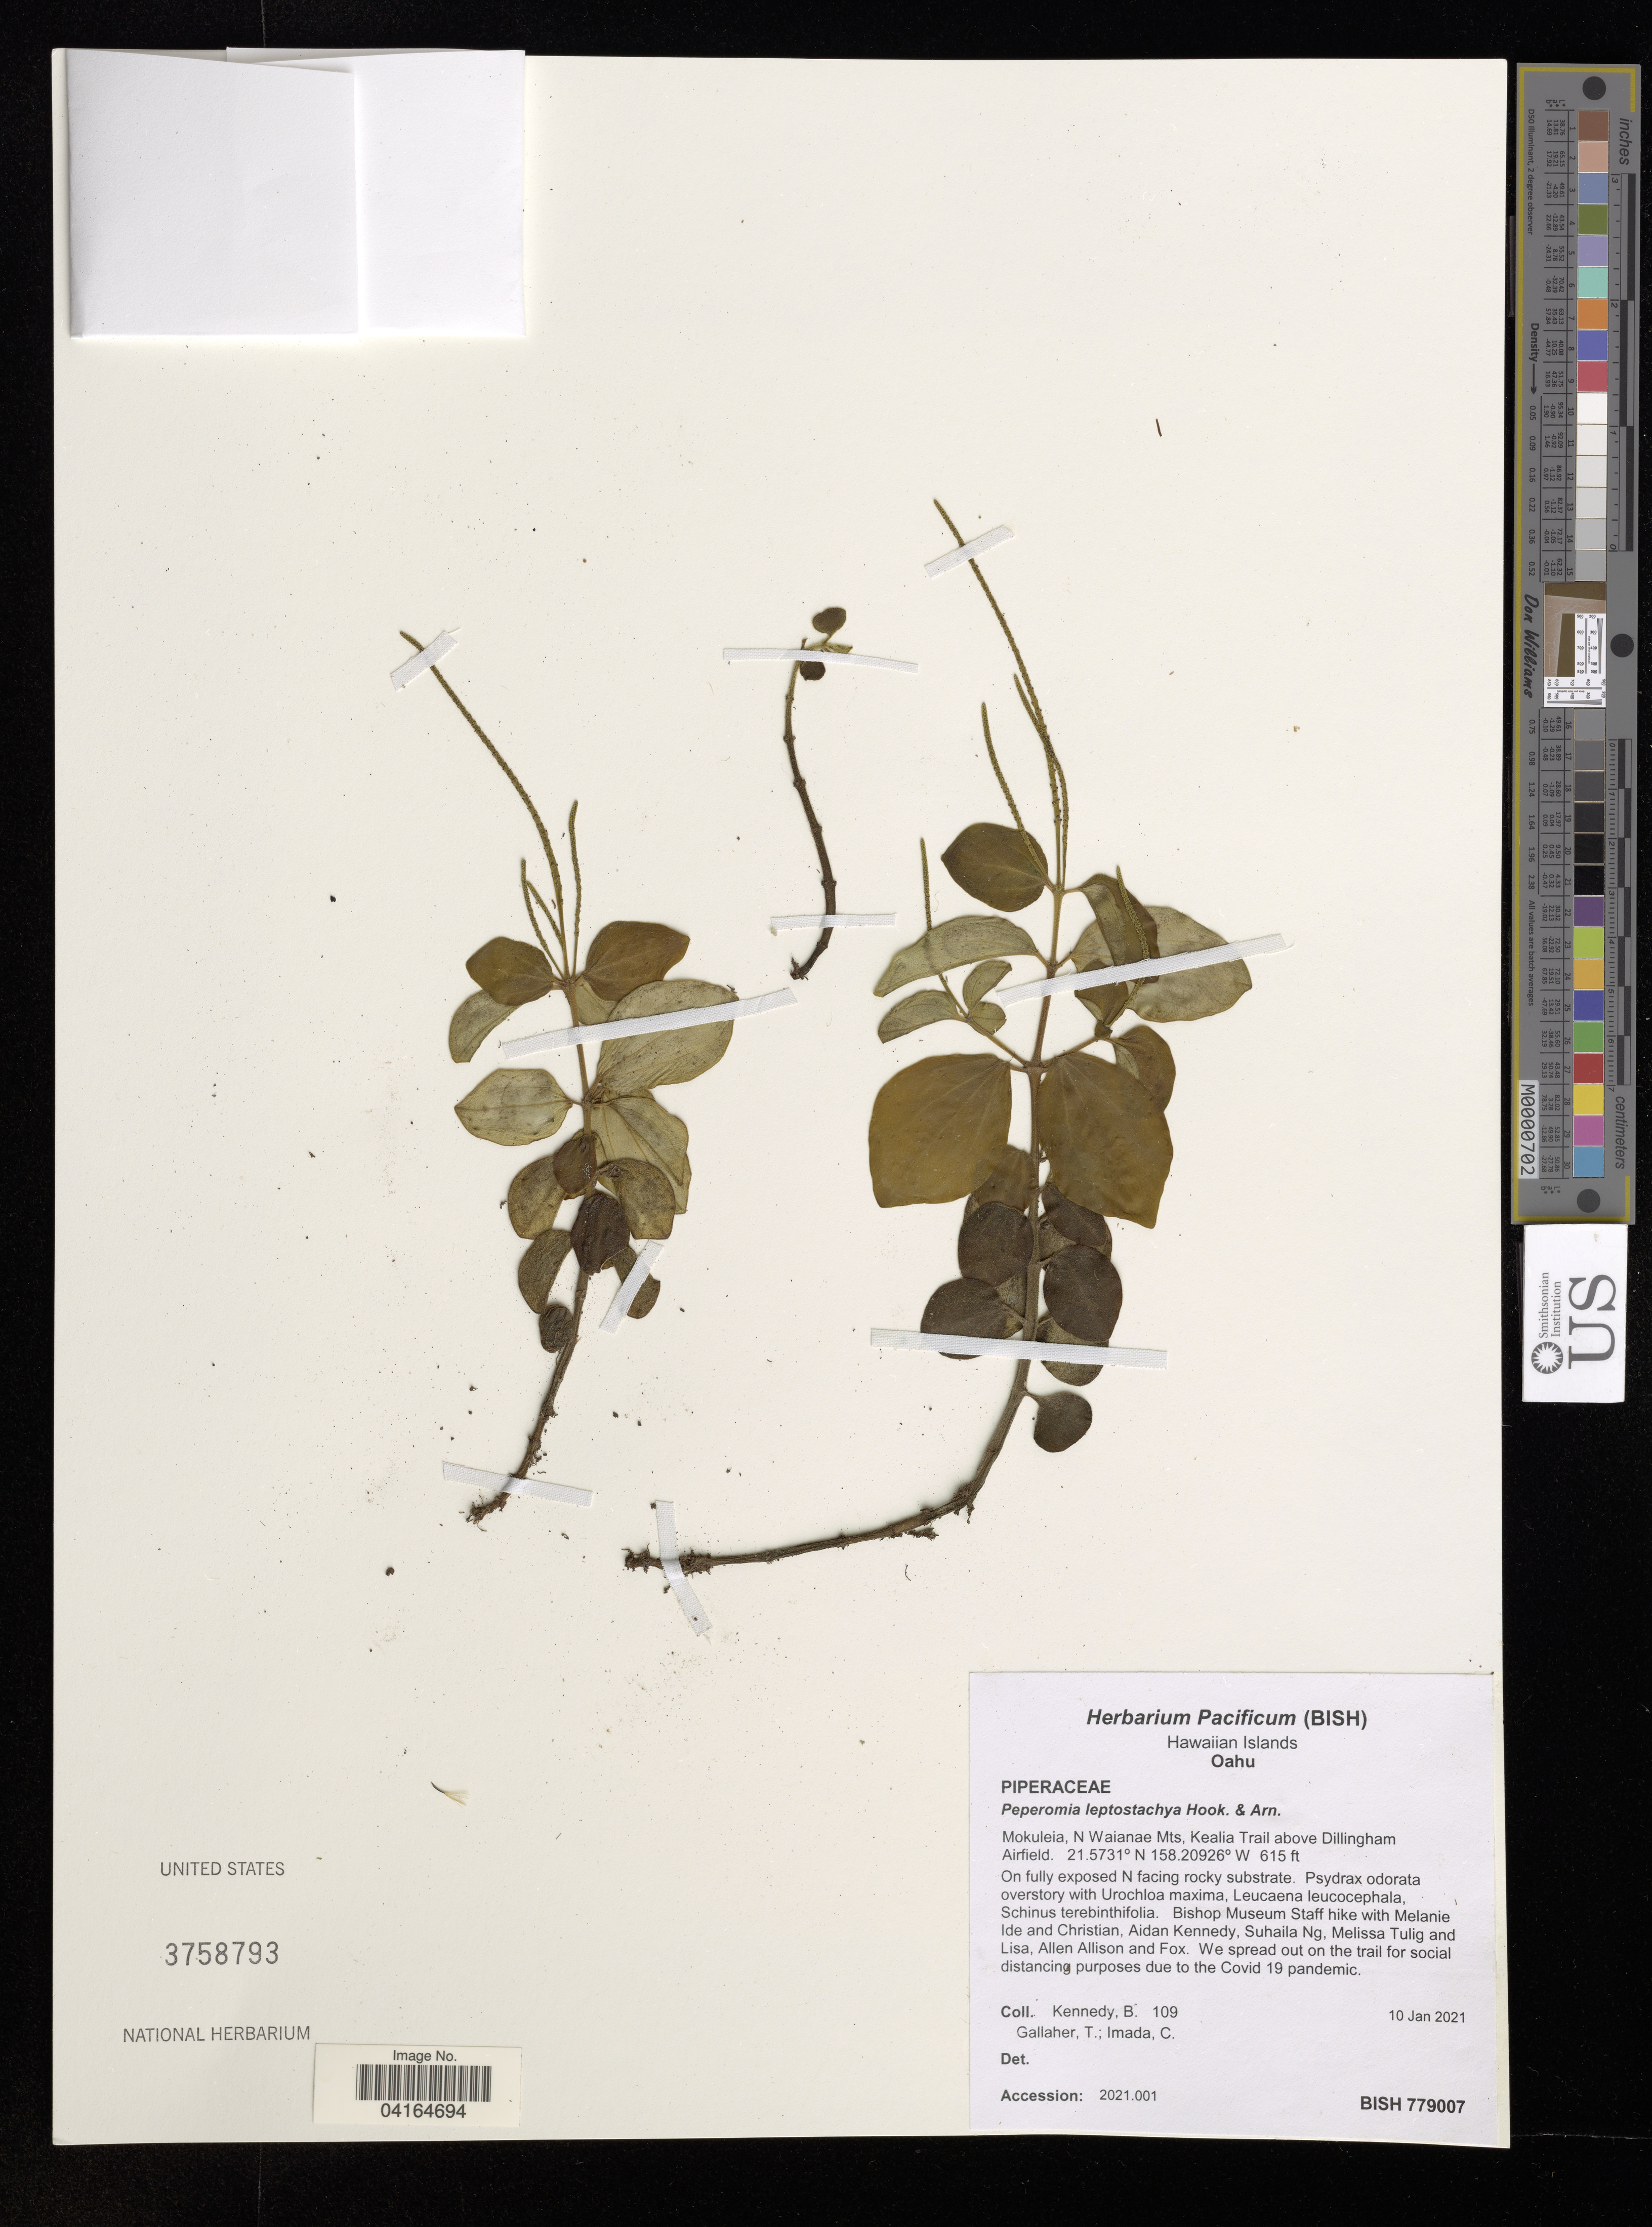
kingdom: Plantae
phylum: Tracheophyta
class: Magnoliopsida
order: Piperales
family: Piperaceae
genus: Peperomia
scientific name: Peperomia leptostachya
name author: Hook. & Arn.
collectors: B. Kennedy, T. Gallaher & C. Imada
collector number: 109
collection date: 2021-01-10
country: United States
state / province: Hawaii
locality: Hawaiian Islands. Oahu. Mokuleia, N Waianae Mts, Kealia Trail above Dillingham Airfield.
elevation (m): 187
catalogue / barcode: US 3758793